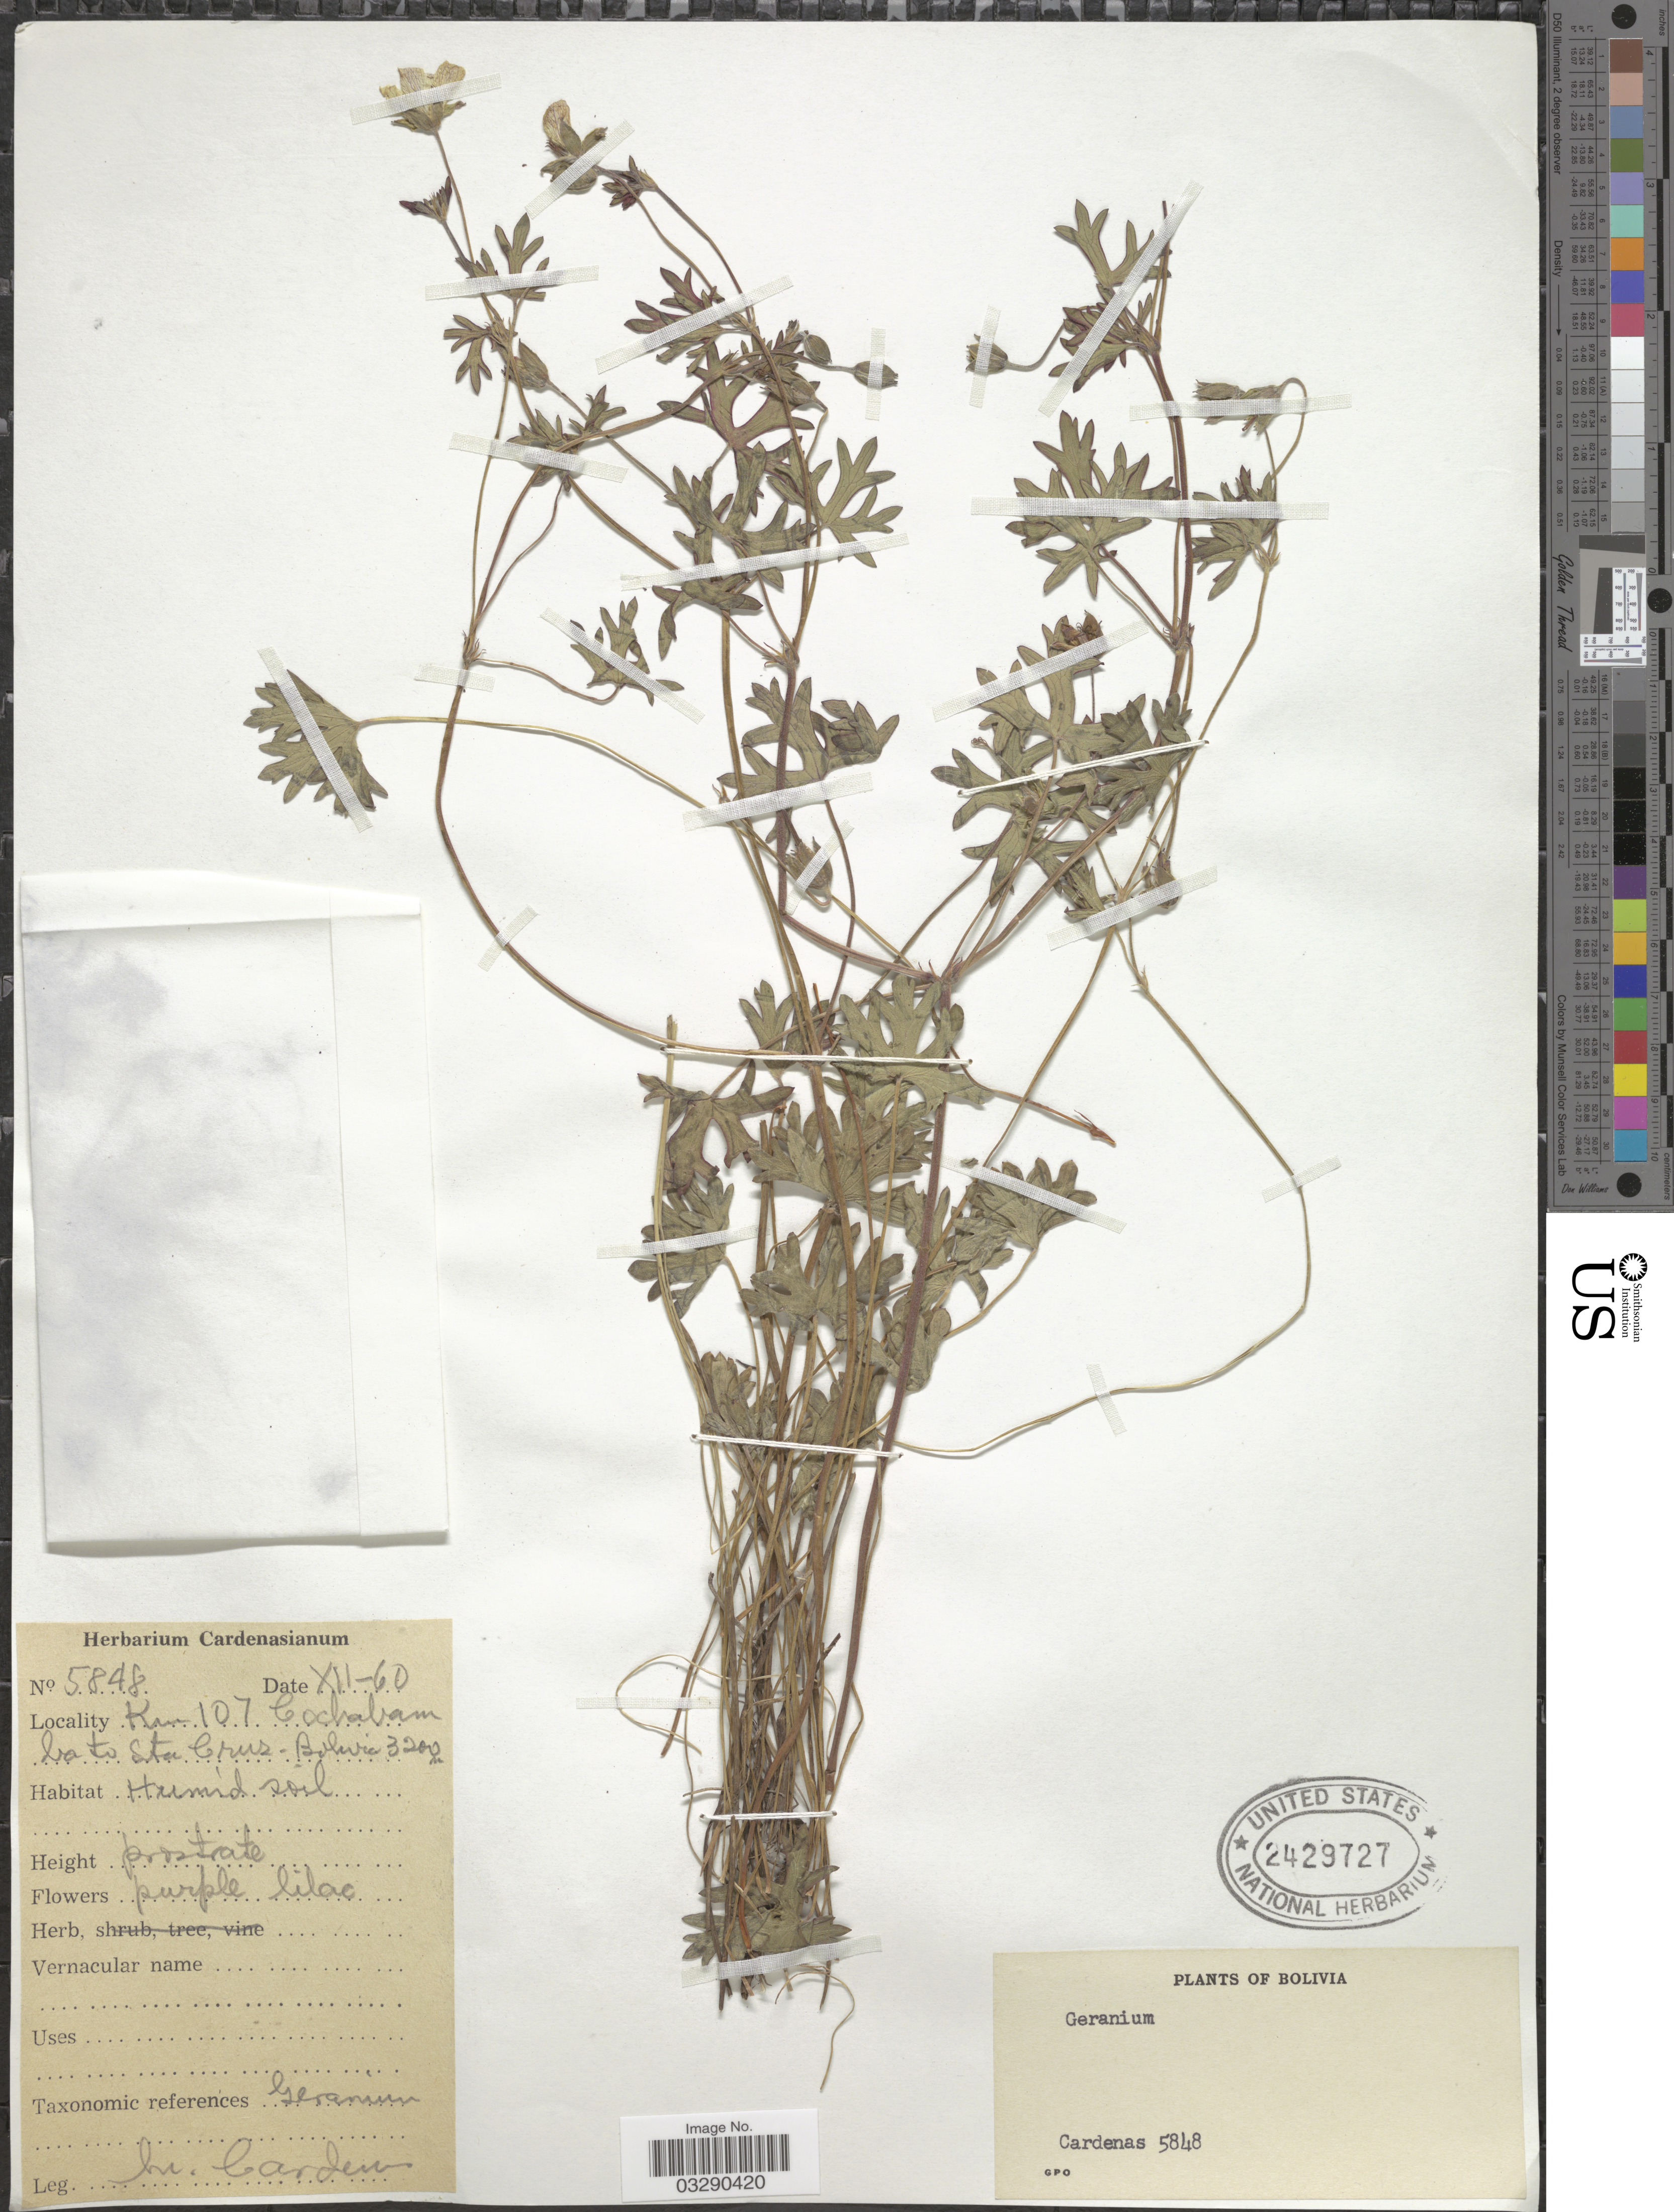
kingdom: Plantae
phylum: Tracheophyta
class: Magnoliopsida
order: Geraniales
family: Geraniaceae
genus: Geranium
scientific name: Geranium sp.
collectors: M. Cárdenas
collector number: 5848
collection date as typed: Transcribed d/m/y: /12/60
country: Bolivia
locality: Km 107 Cochabamba to Sta Cruz.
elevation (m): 3200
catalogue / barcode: US 2429727